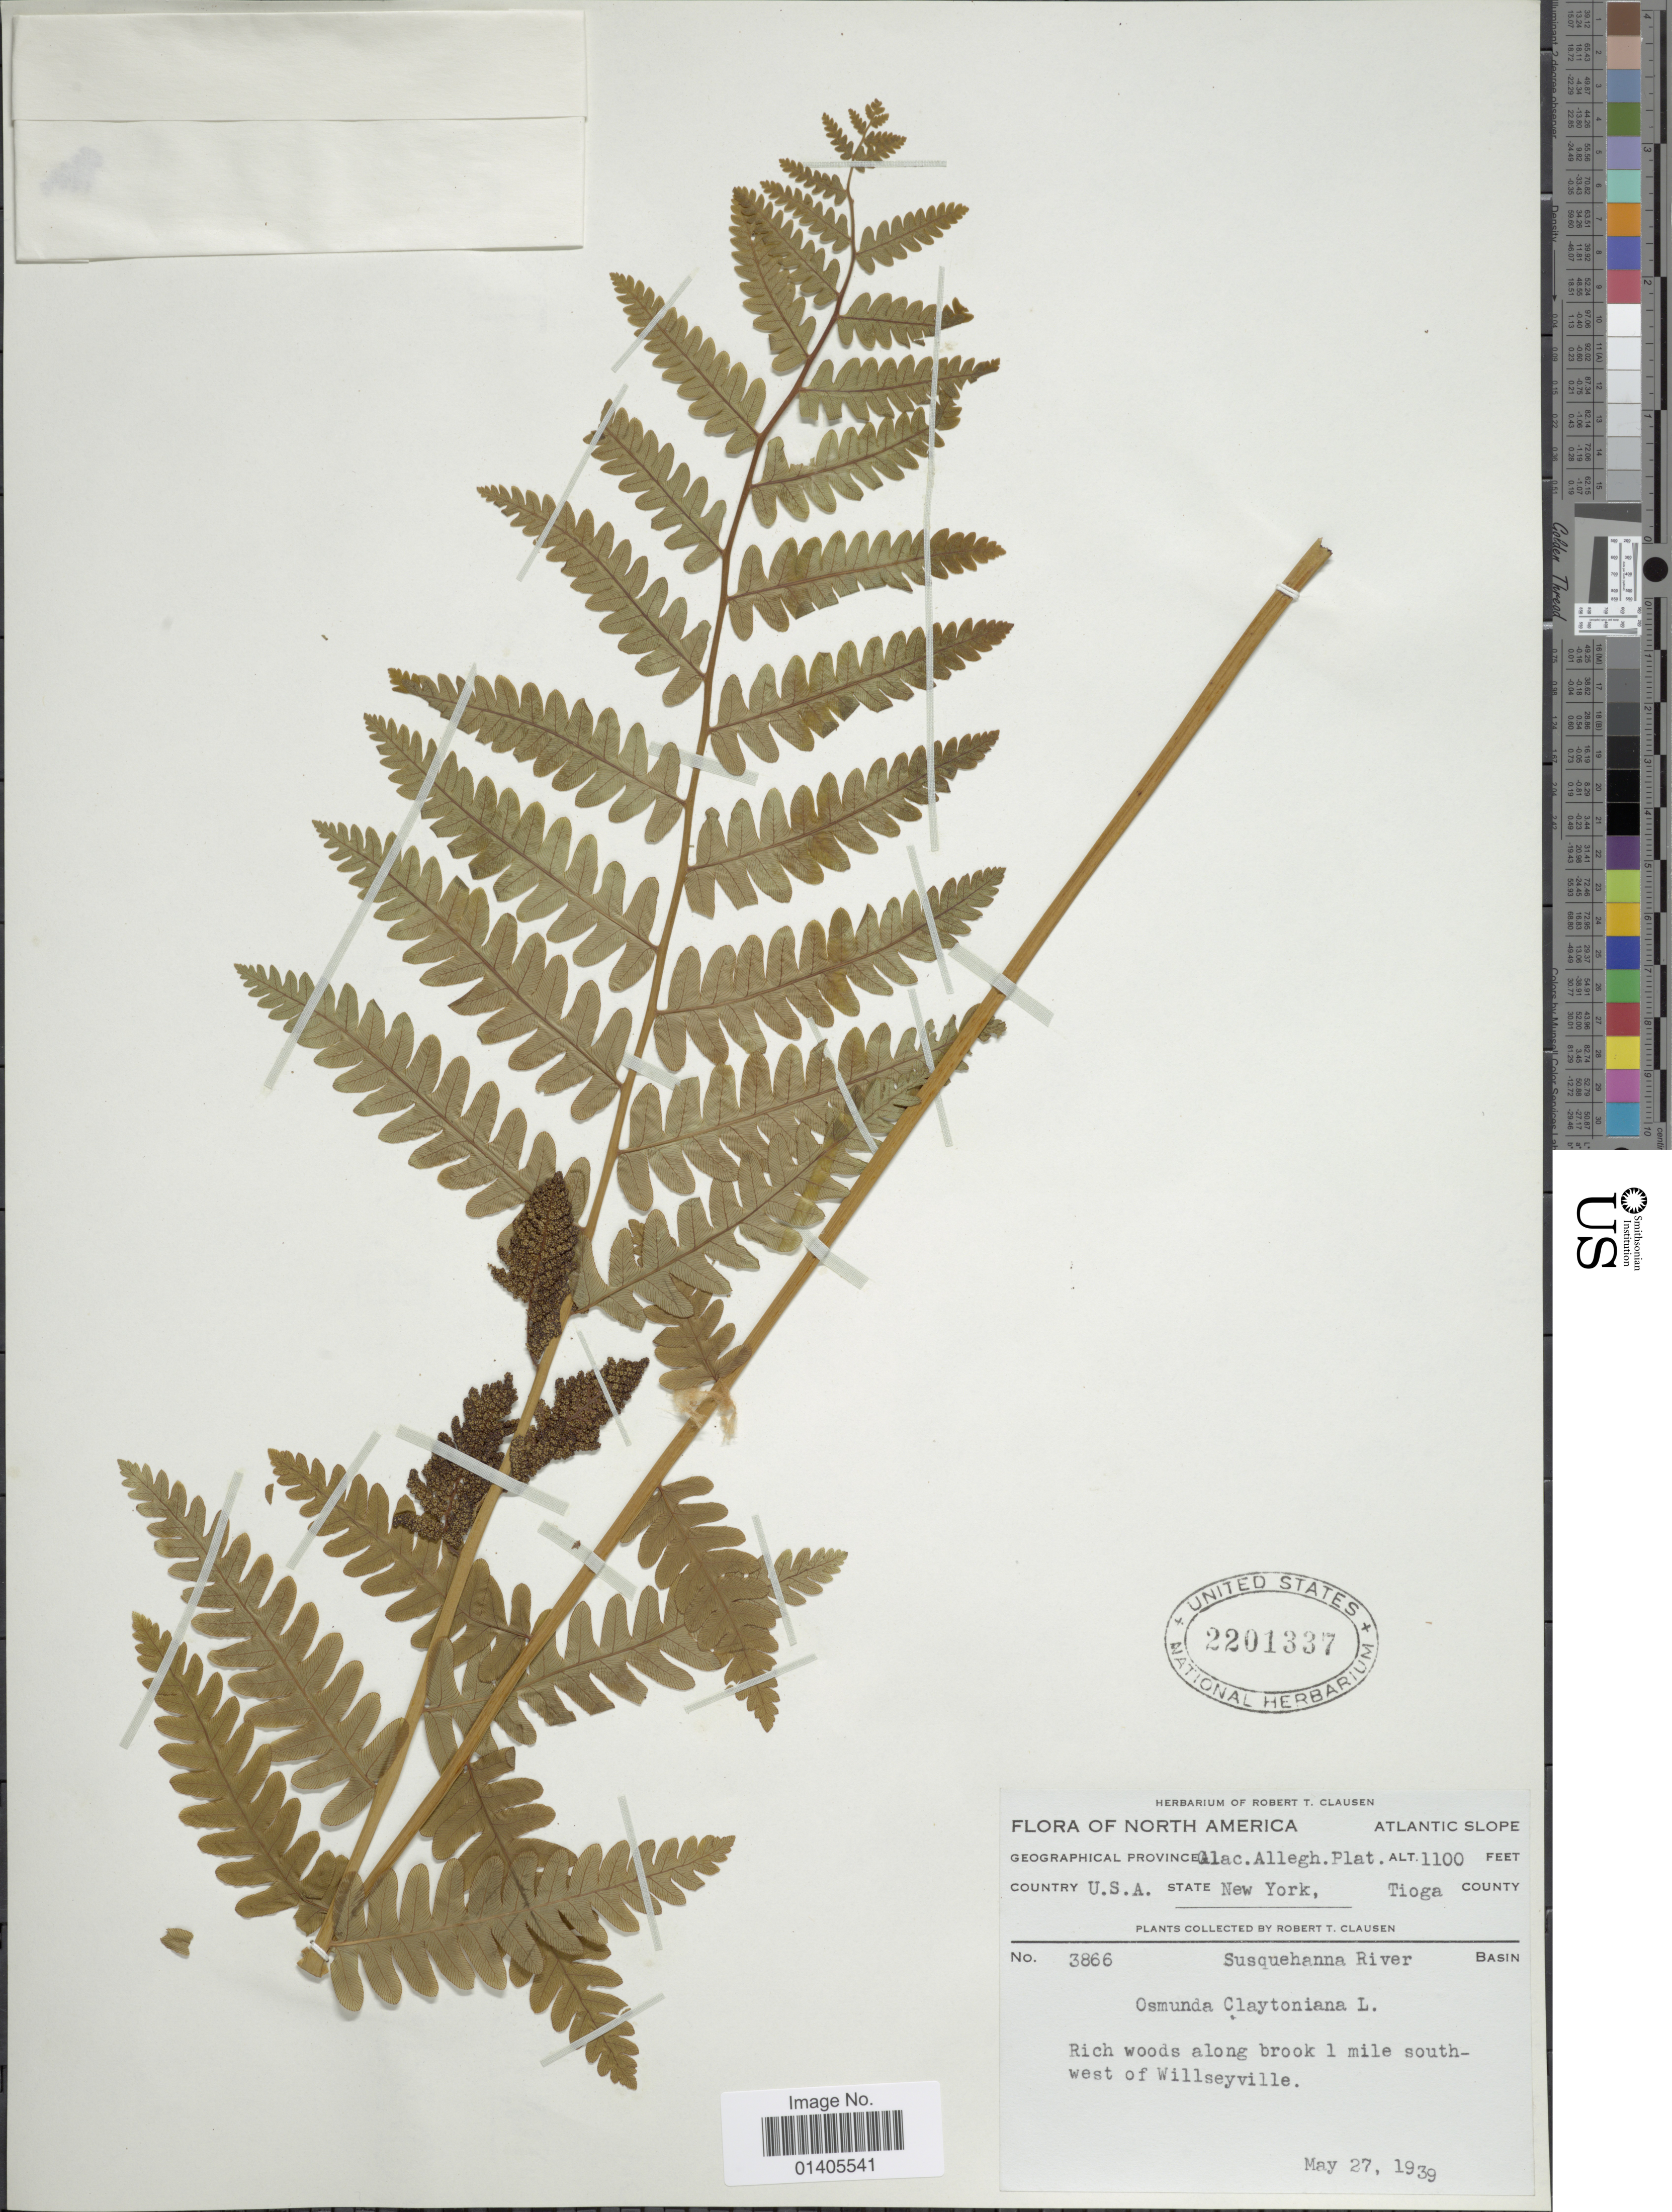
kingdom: Plantae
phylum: Tracheophyta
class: Polypodiopsida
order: Osmundales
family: Osmundaceae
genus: Osmunda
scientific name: Osmunda claytoniana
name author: (L.) Tagawa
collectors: R. T. Clausen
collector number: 3866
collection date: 1939-05-27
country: United States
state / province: New York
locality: Atlantic Slope, Geographical Province, Glac, Allegh. Plat, Tioga County, Rich woods along brook 1 mile south-west of Willseyville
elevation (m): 335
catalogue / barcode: US 2201337